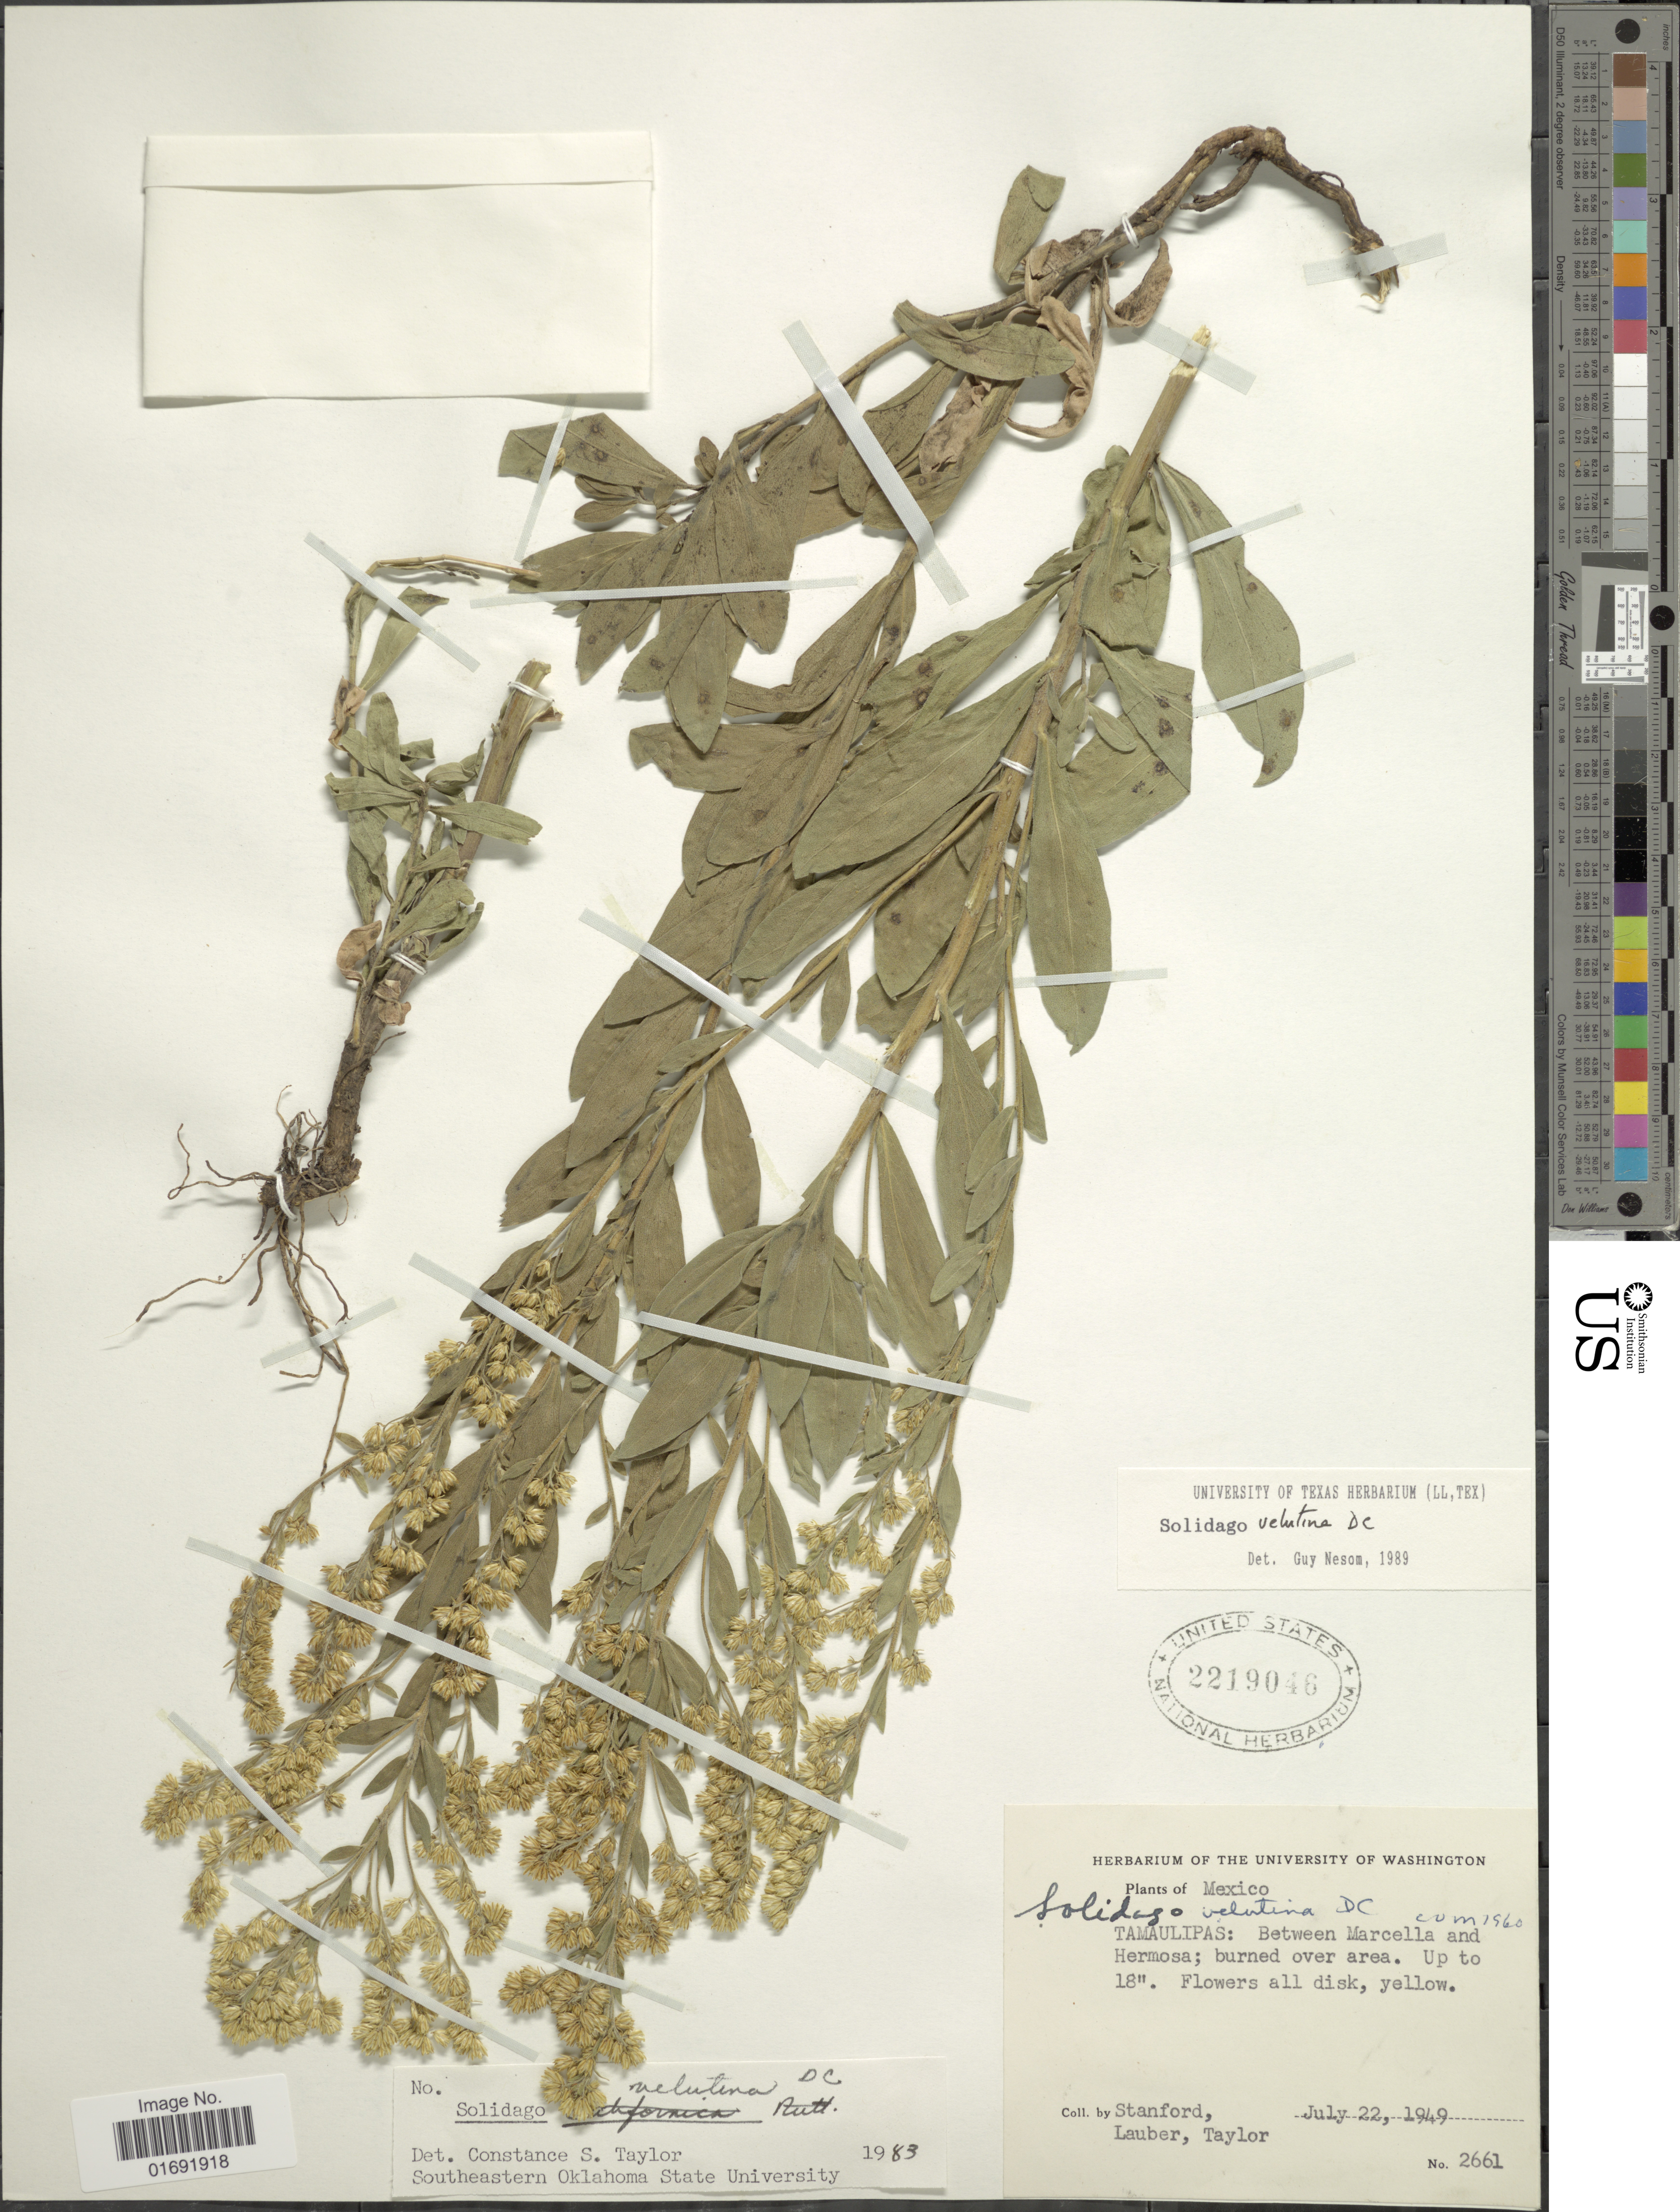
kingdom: Plantae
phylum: Tracheophyta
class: Magnoliopsida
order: Asterales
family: Asteraceae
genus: Solidago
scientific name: Solidago velutina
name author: DC.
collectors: -. Stanford, -. Lauber & -. Taylor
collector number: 2661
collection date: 1949-07-22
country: Mexico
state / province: Tamaulipas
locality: Between Marcella and Hermosa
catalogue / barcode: US 2219046